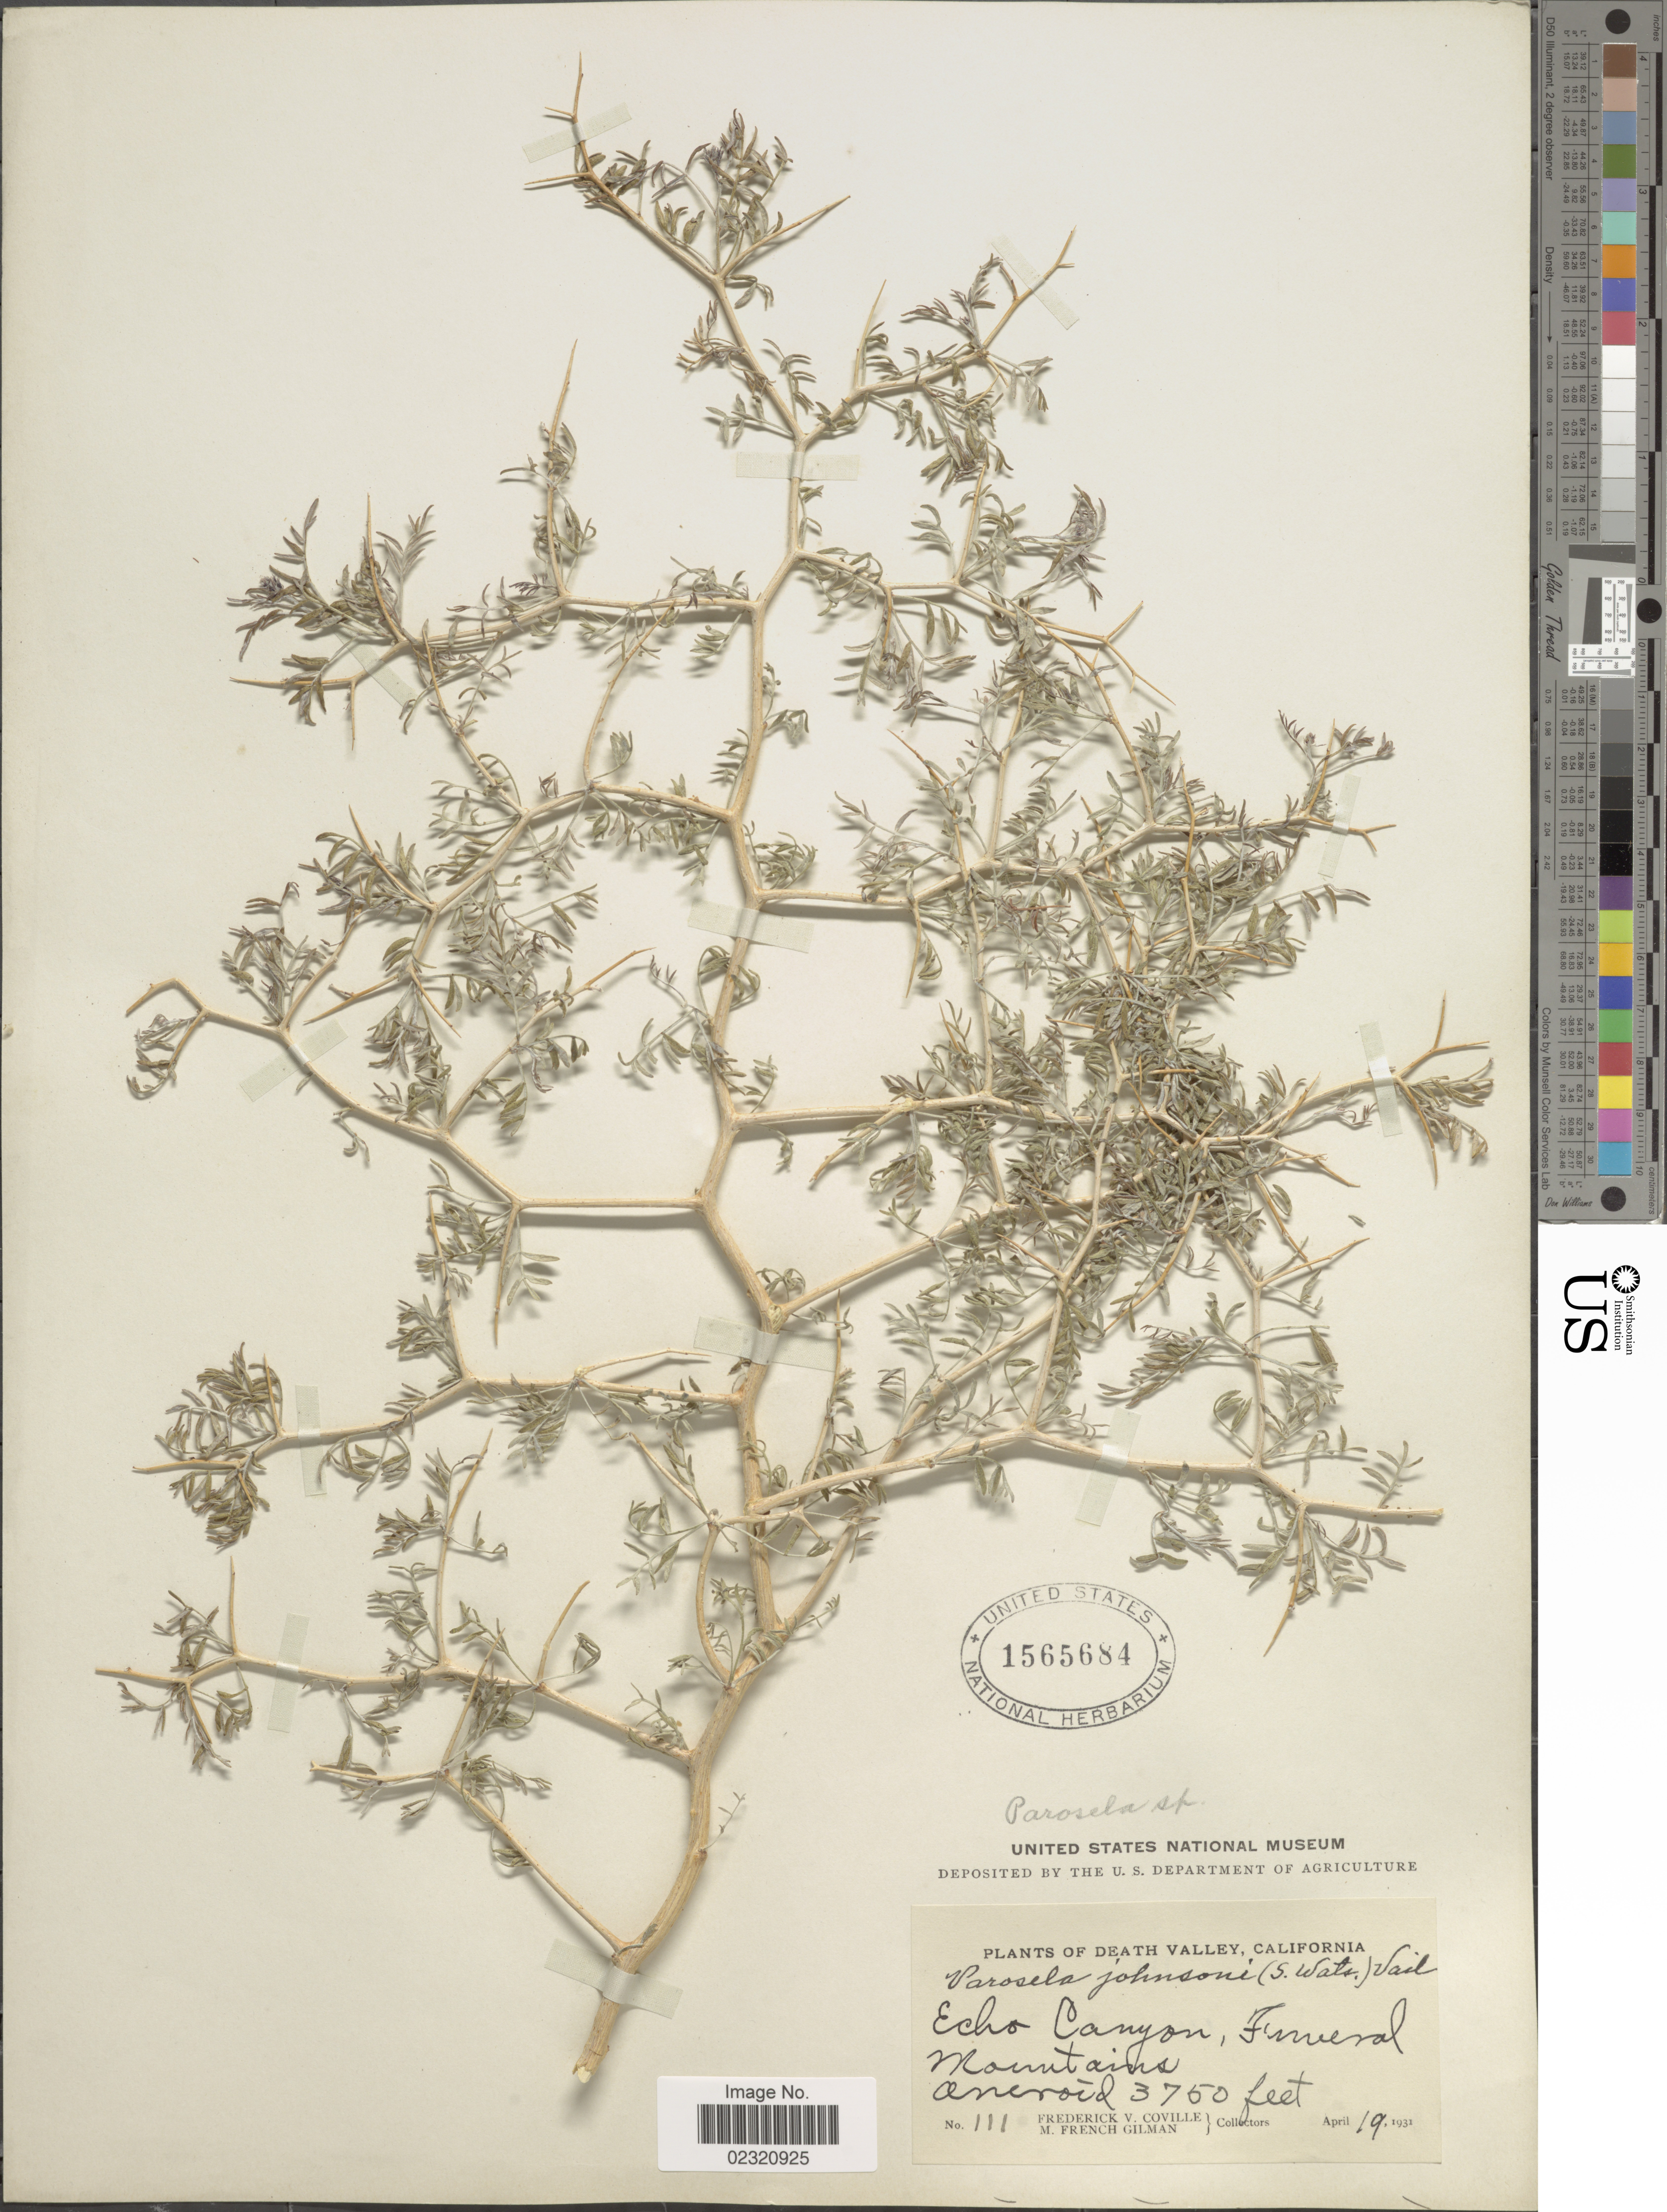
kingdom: Plantae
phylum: Tracheophyta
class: Magnoliopsida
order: Fabales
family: Fabaceae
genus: Psorothamnus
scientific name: Psorothamnus fremontii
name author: (Torr. ex A. Gray) Barneby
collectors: F. V. Coville & M. F. Gilman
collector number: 111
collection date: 1931-04-19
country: United States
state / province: California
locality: Death Valley, Echo Canyon, Funeral Mountains, aneroid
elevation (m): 1143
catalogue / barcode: US 1565684